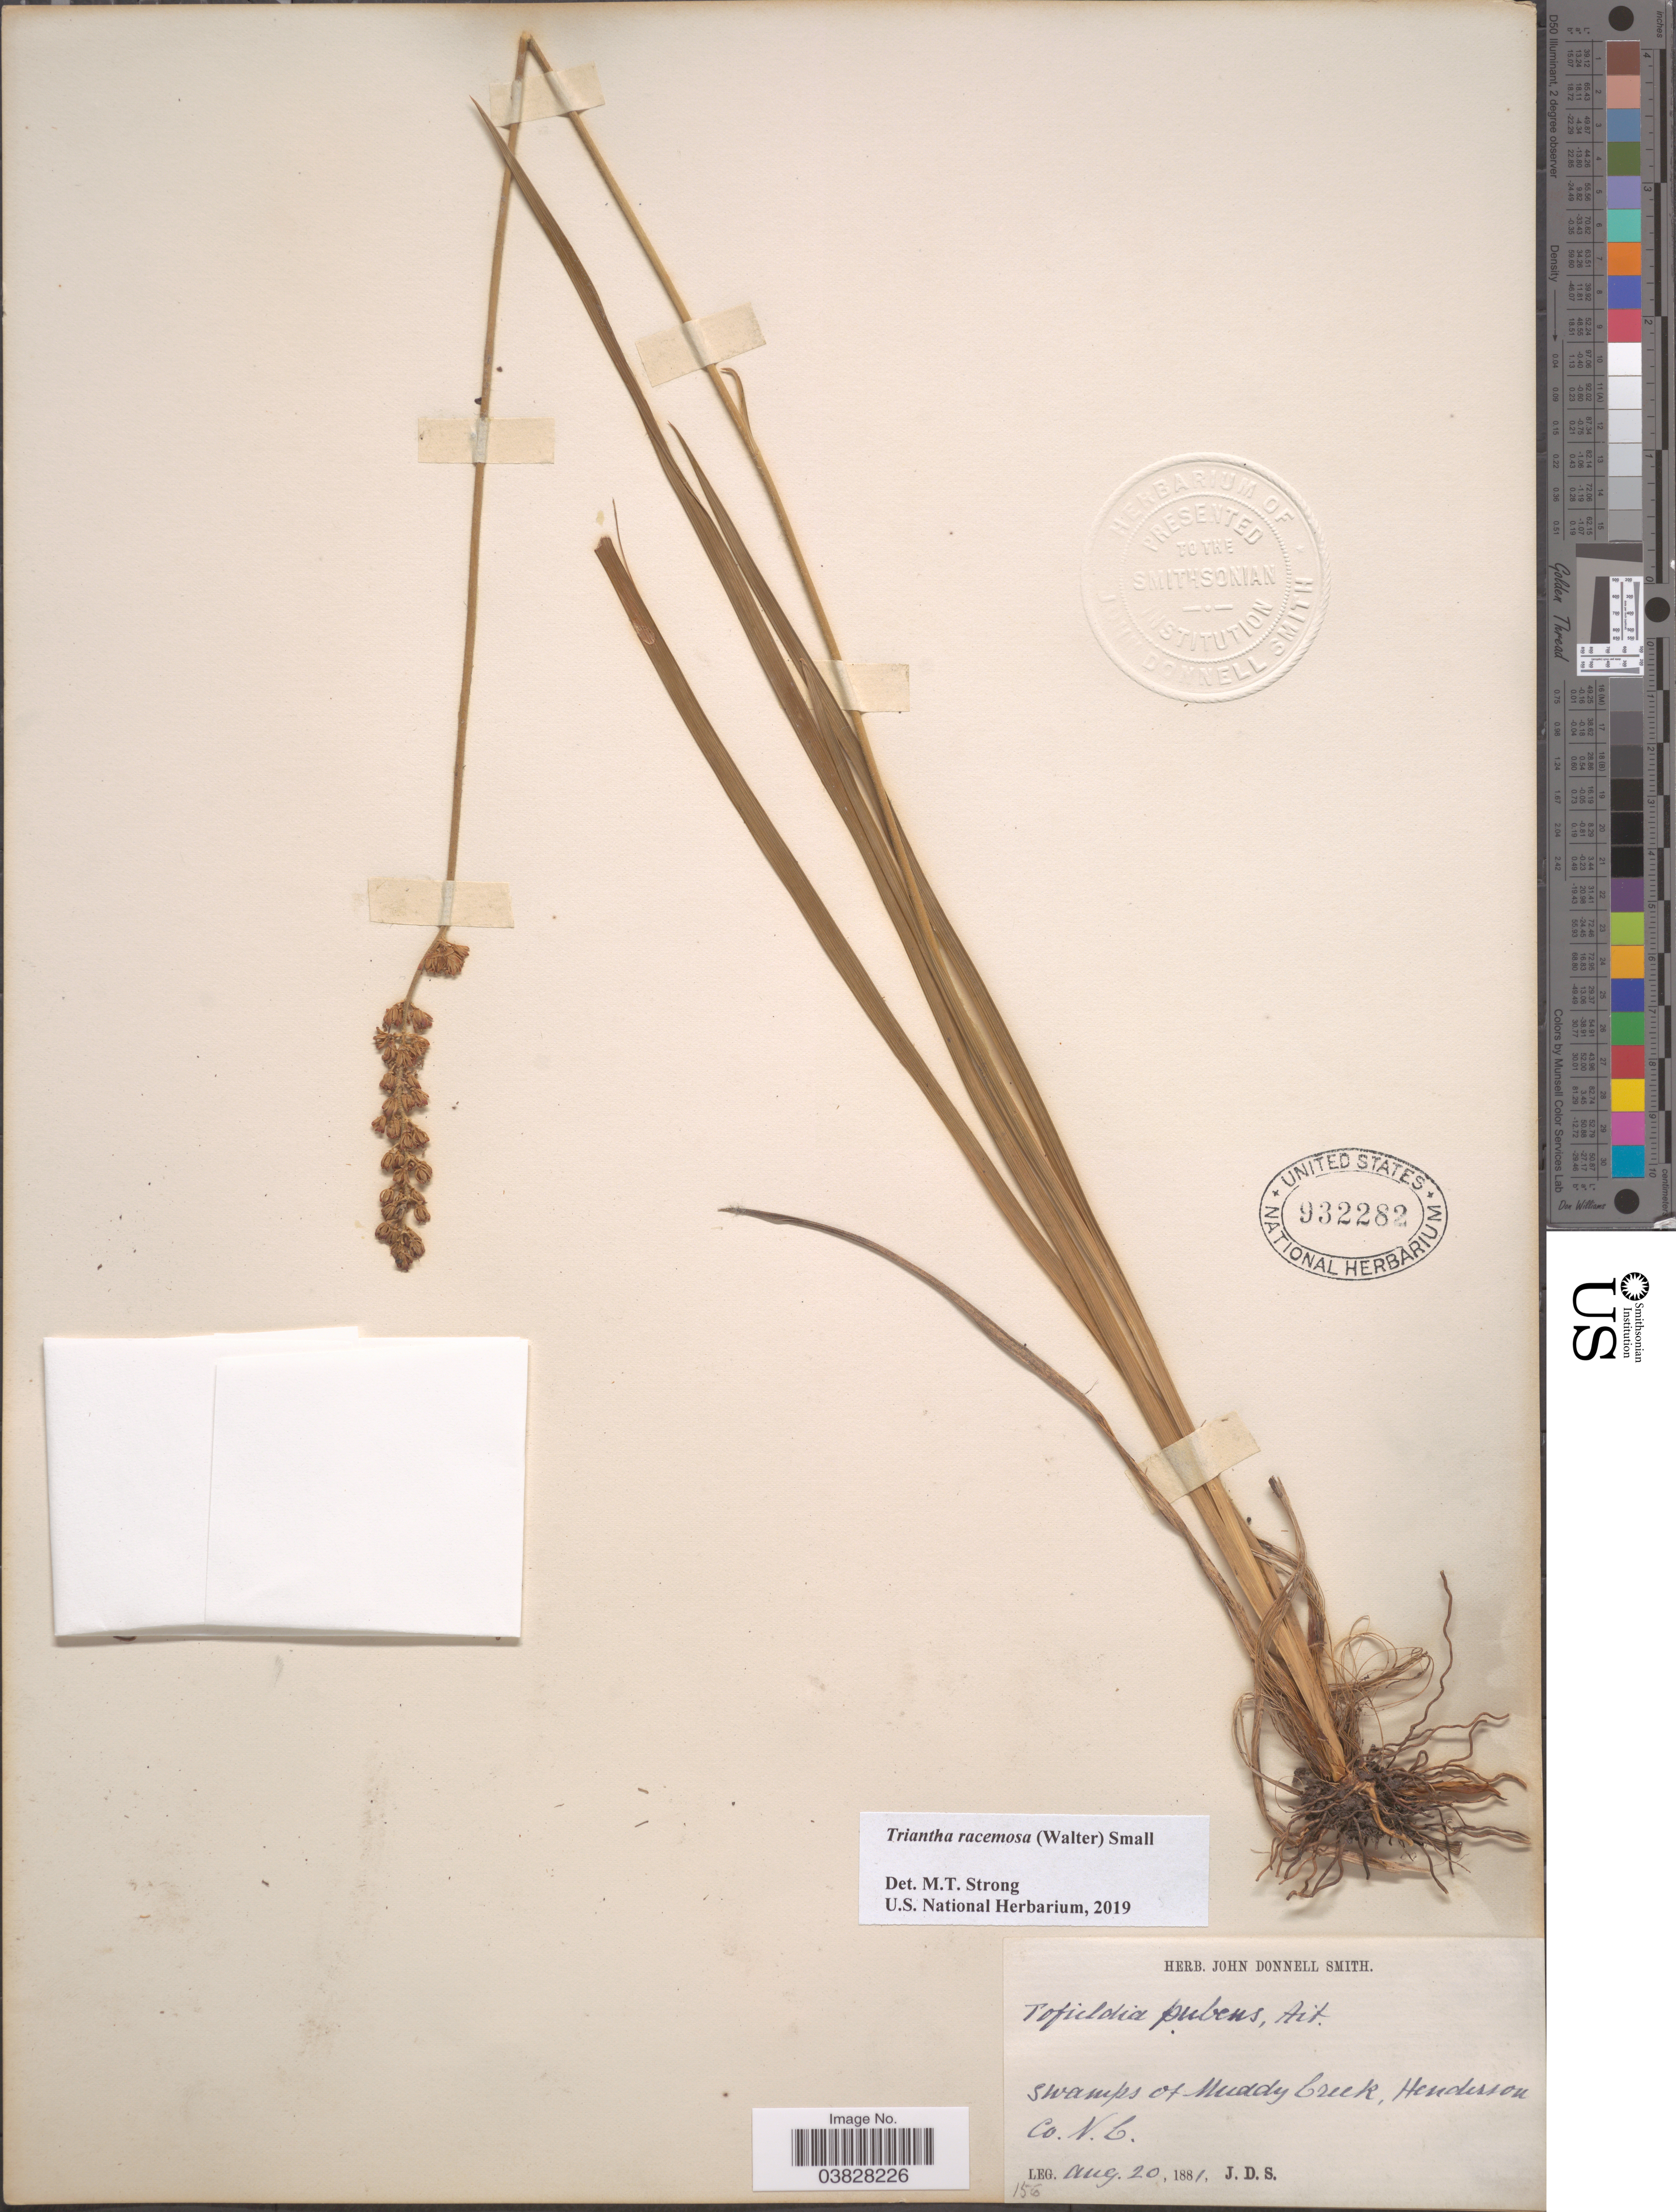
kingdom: Plantae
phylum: Tracheophyta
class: Liliopsida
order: Alismatales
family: Tofieldiaceae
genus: Triantha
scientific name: Triantha racemosa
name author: (Walter) Small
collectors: J. Donnell Smith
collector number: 156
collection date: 1881-08-20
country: United States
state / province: North Carolina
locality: Swamps of Muddy Creek, Henderson Co.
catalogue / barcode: US 932282